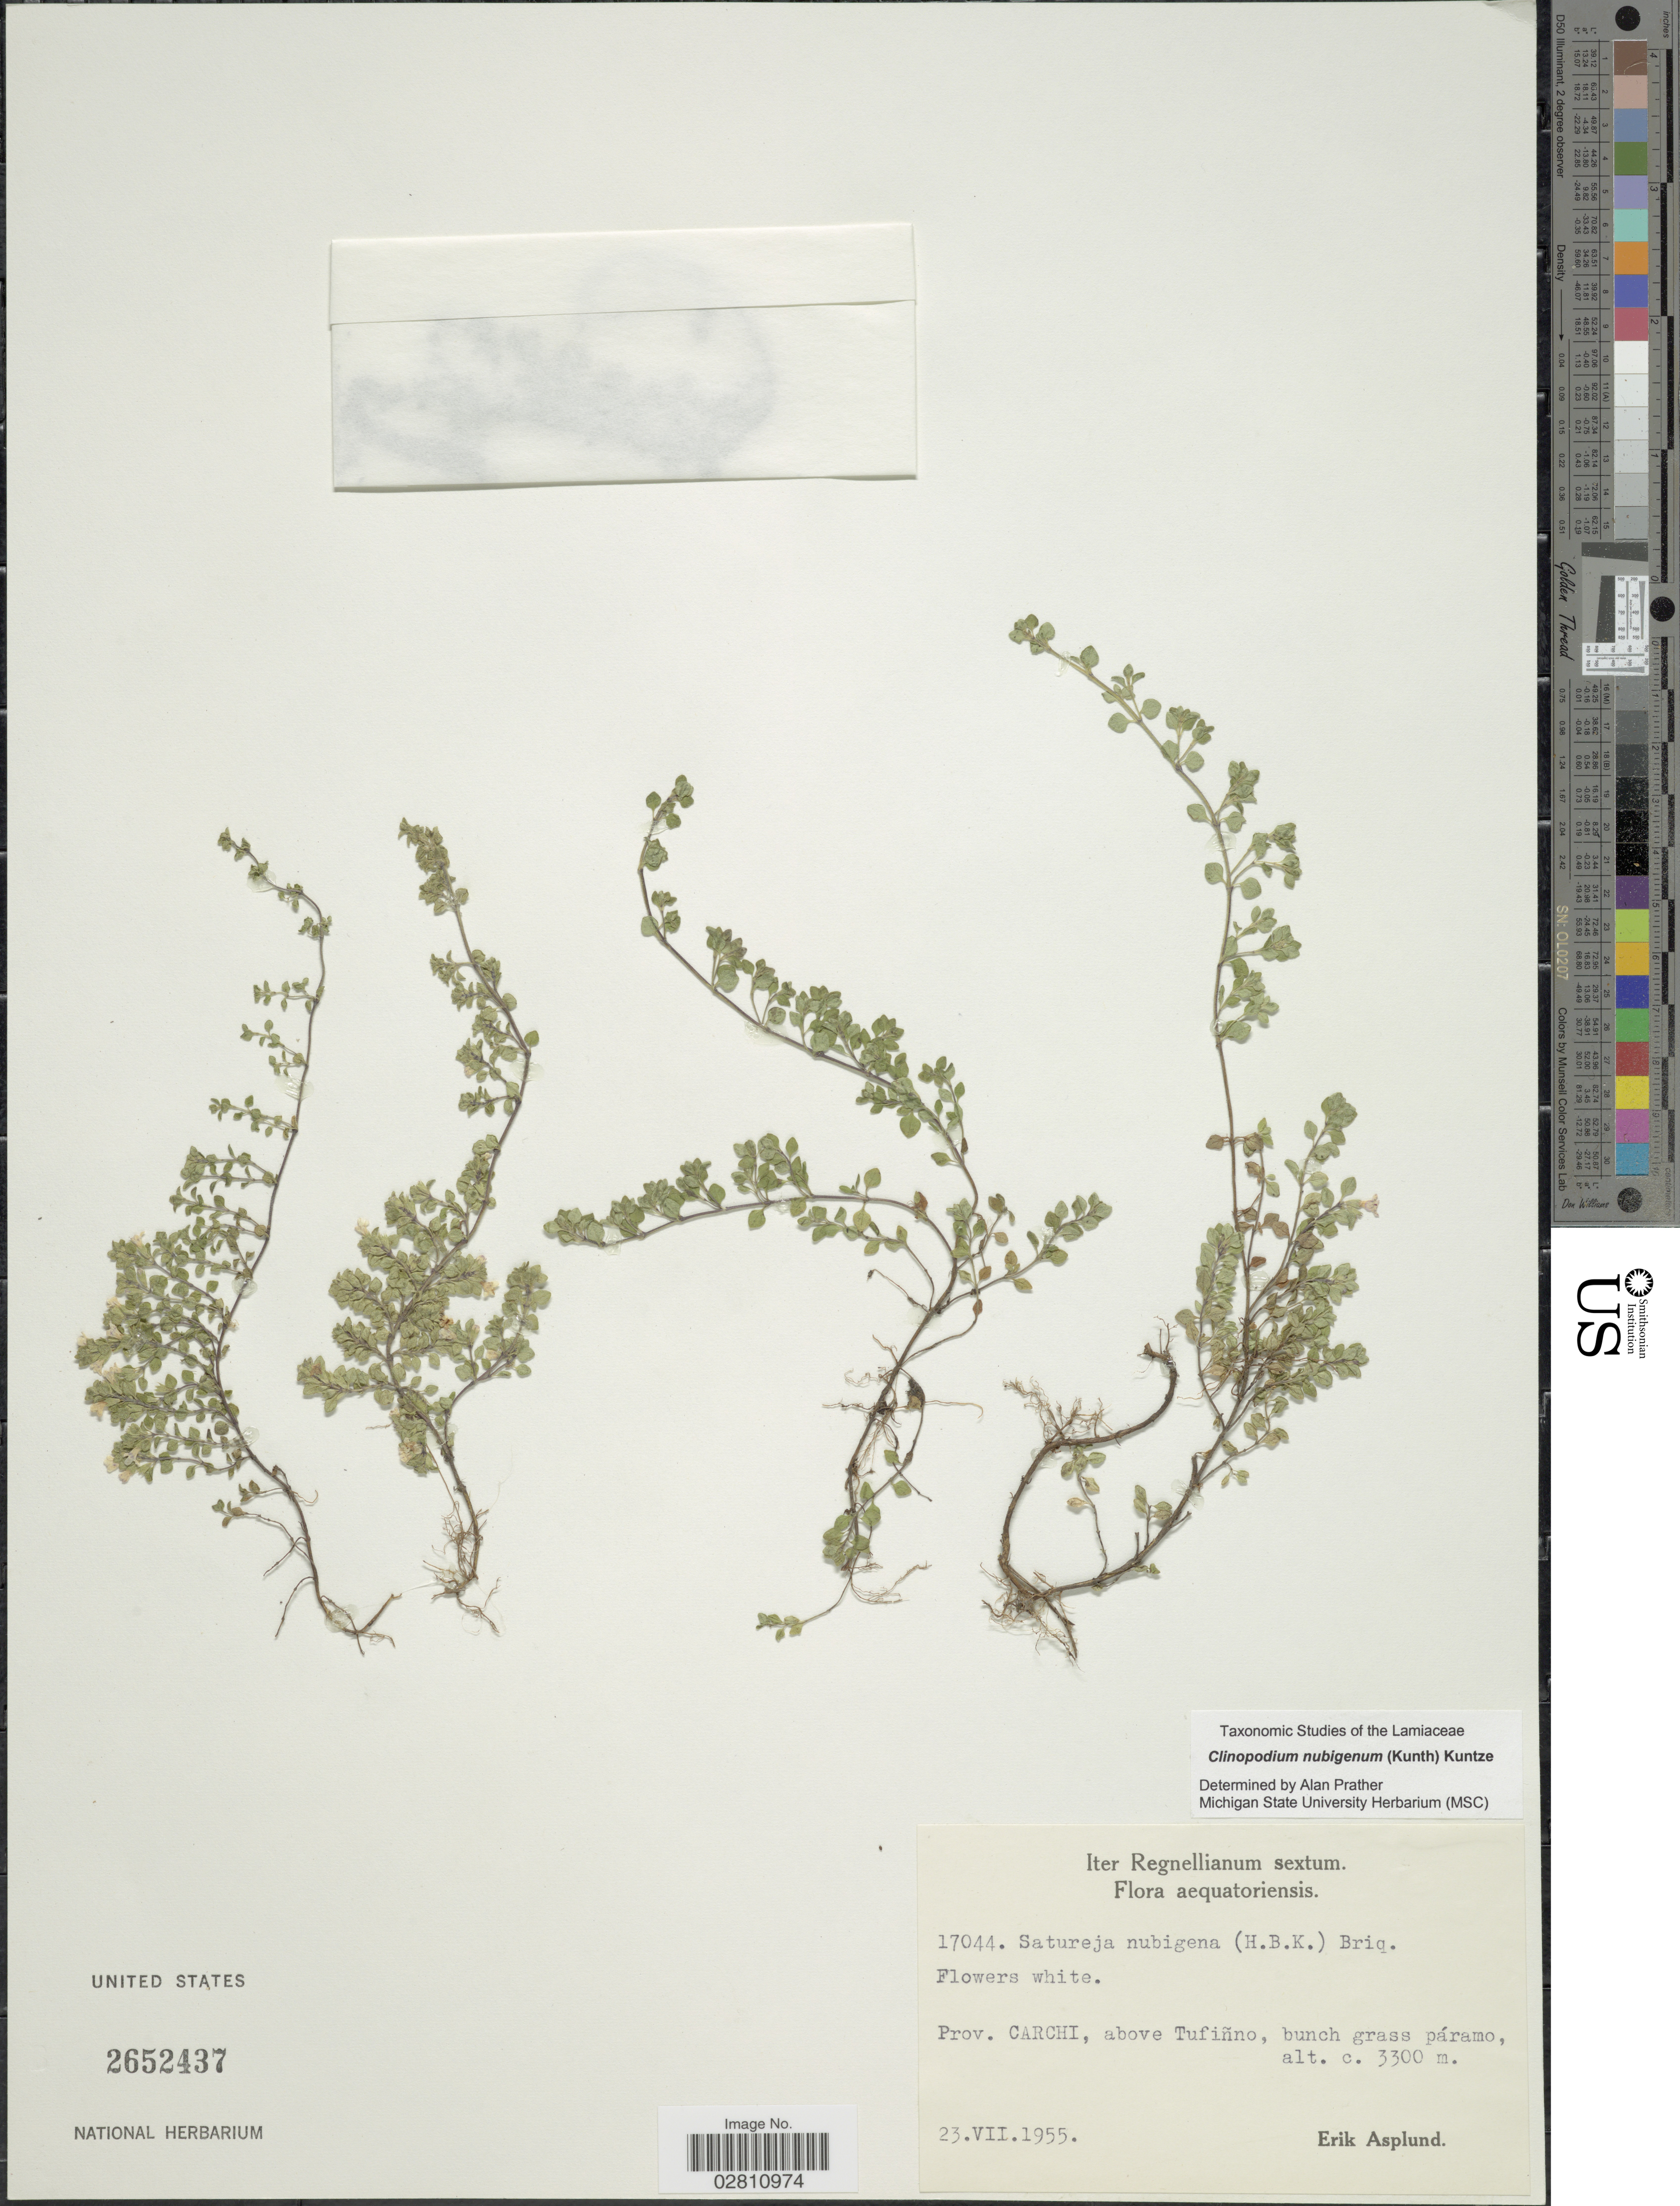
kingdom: Plantae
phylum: Tracheophyta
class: Magnoliopsida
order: Lamiales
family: Lamiaceae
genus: Clinopodium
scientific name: Clinopodium nubigenum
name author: (Kunth) Kuntze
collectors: E. Asplund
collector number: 17044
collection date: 1955-07-23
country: Ecuador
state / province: Carchi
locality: Prov. Carchi: above Tufiñno, bunch grass páramo.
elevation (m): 3300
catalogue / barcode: US 2652437